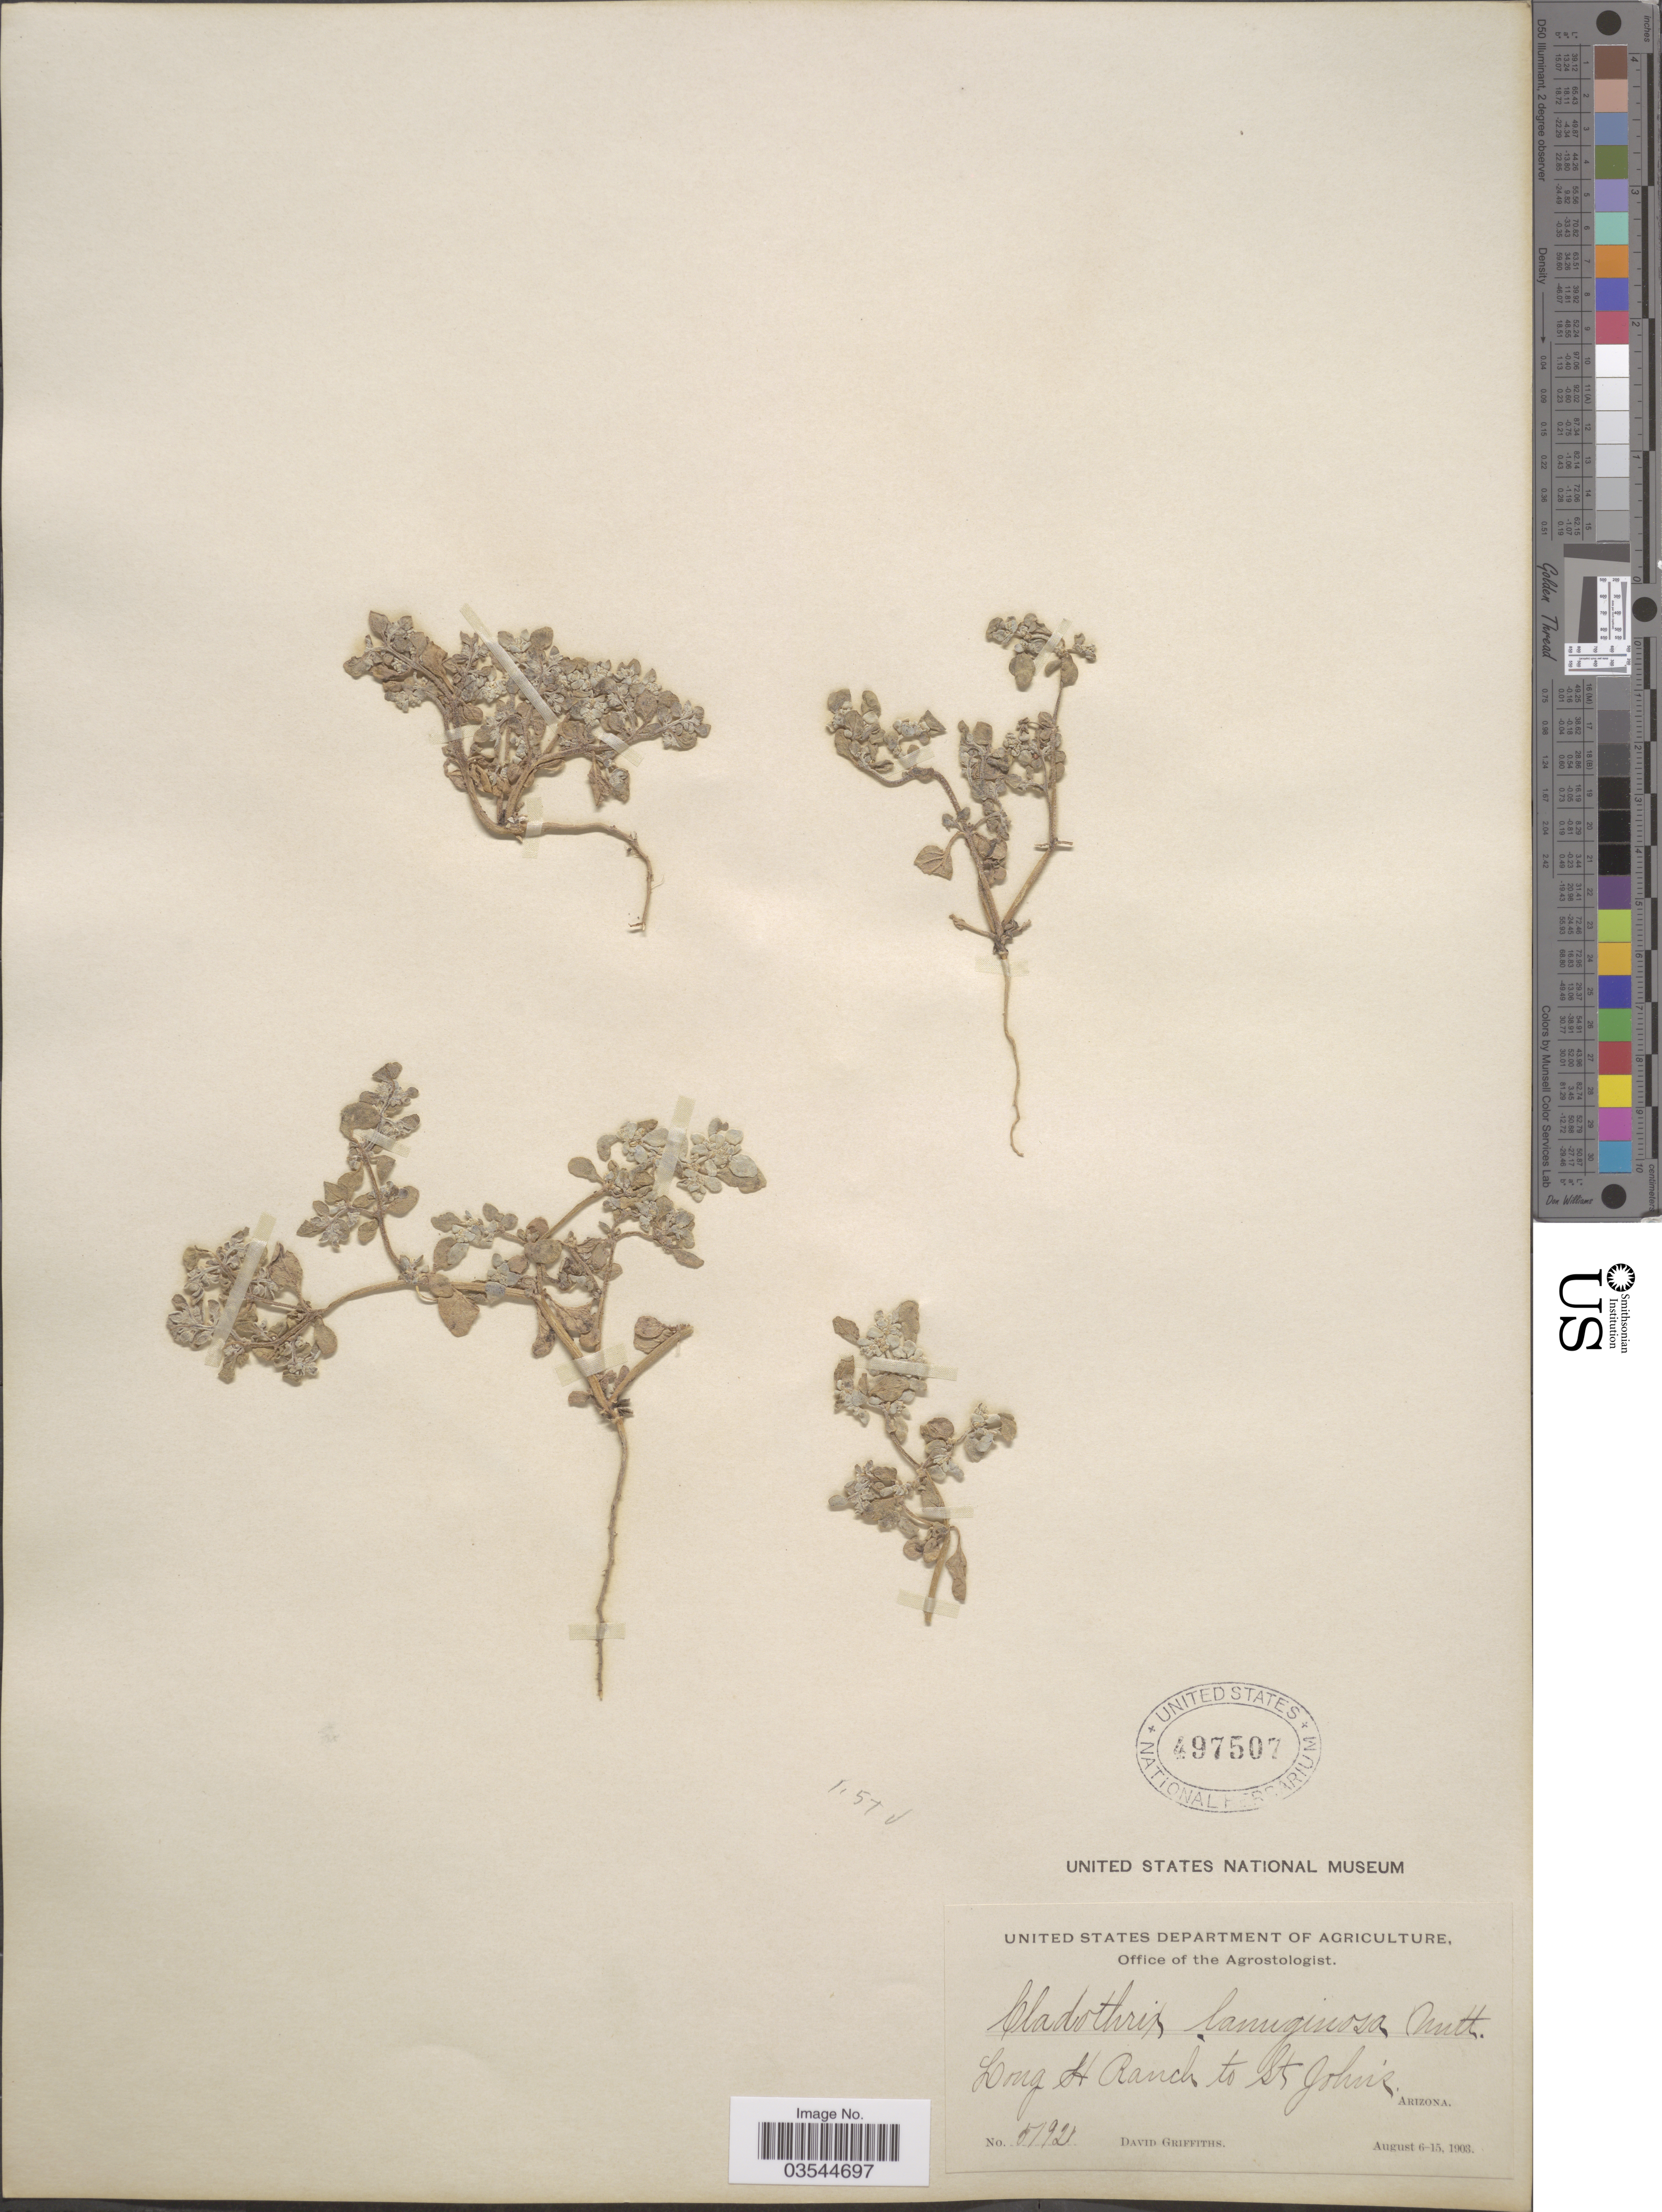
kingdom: Plantae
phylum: Tracheophyta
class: Magnoliopsida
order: Caryophyllales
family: Amaranthaceae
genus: Tidestromia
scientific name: Tidestromia lanuginosa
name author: (Nutt.) Standl.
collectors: D. Griffiths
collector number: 5192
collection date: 1903-08-06/1903-08-15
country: United States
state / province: Arizona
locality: Long H Ranch to St John's.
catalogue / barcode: US 497507